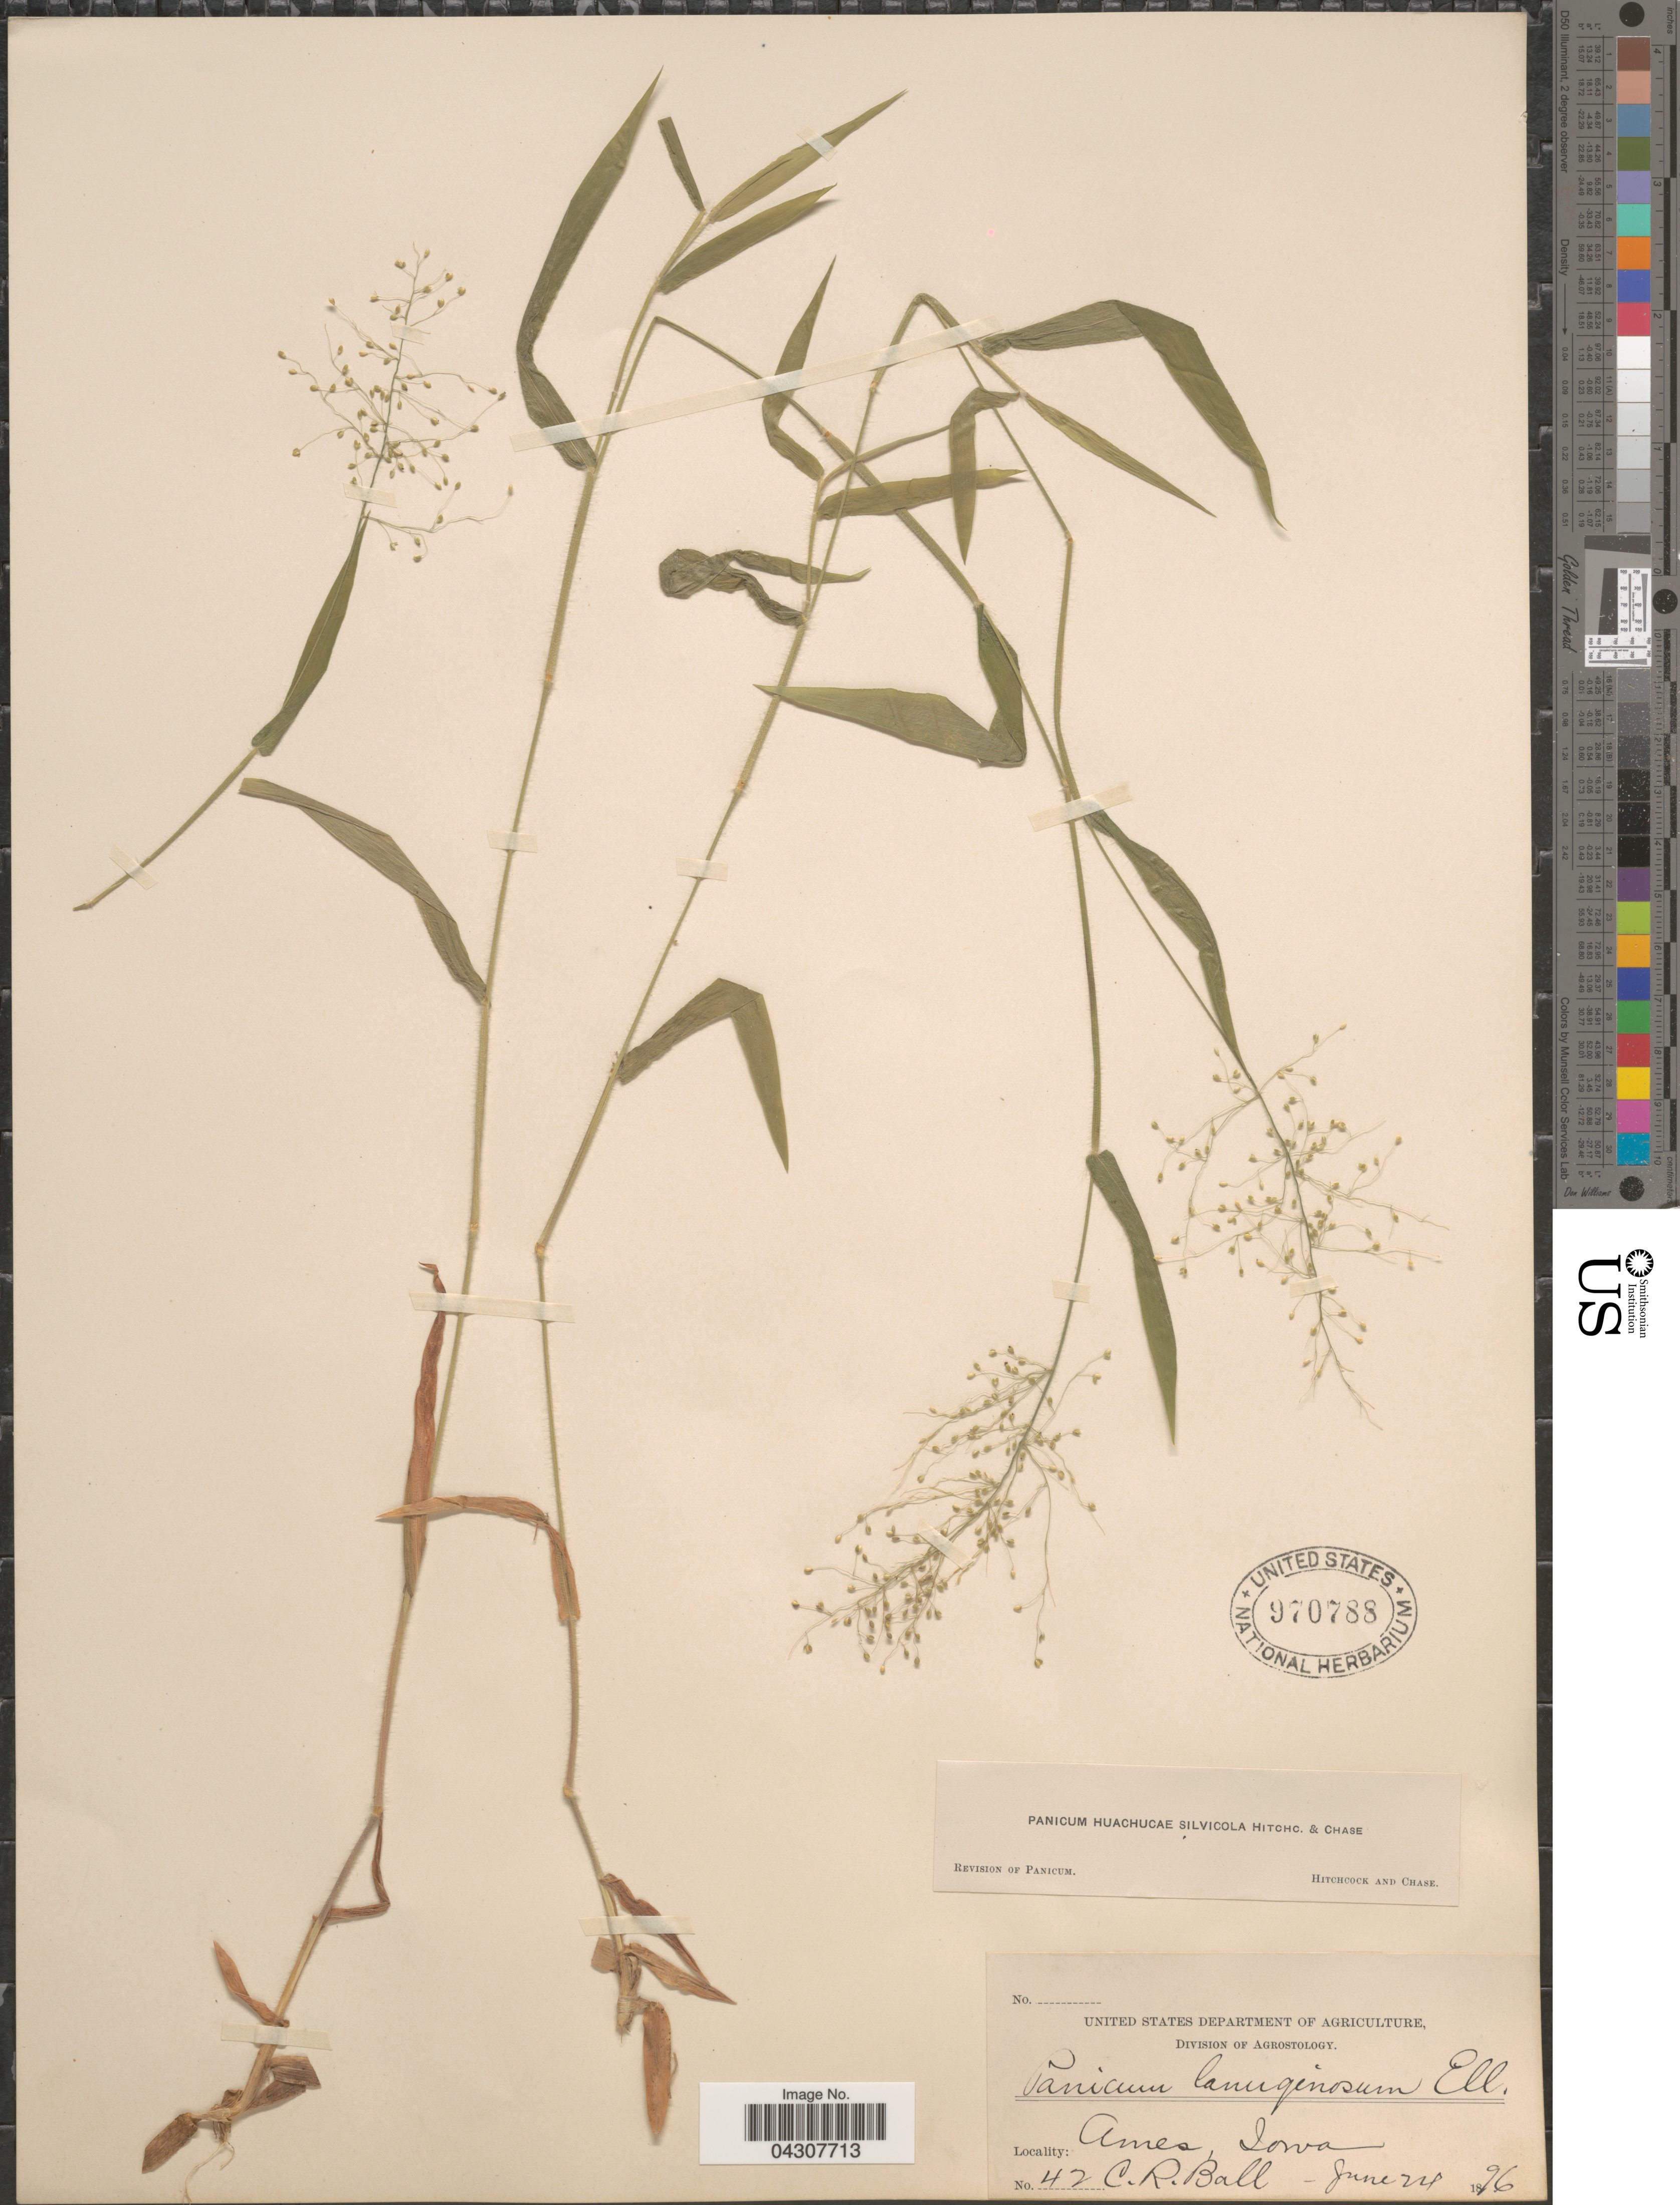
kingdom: Plantae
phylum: Tracheophyta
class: Liliopsida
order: Poales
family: Poaceae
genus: Dichanthelium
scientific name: Dichanthelium acuminatum var. acuminatum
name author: (Sw.) Gould & C.A. Clark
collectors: C. R. Ball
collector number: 42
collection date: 1896-06-24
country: United States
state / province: Iowa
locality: Ames.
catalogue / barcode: US 970788